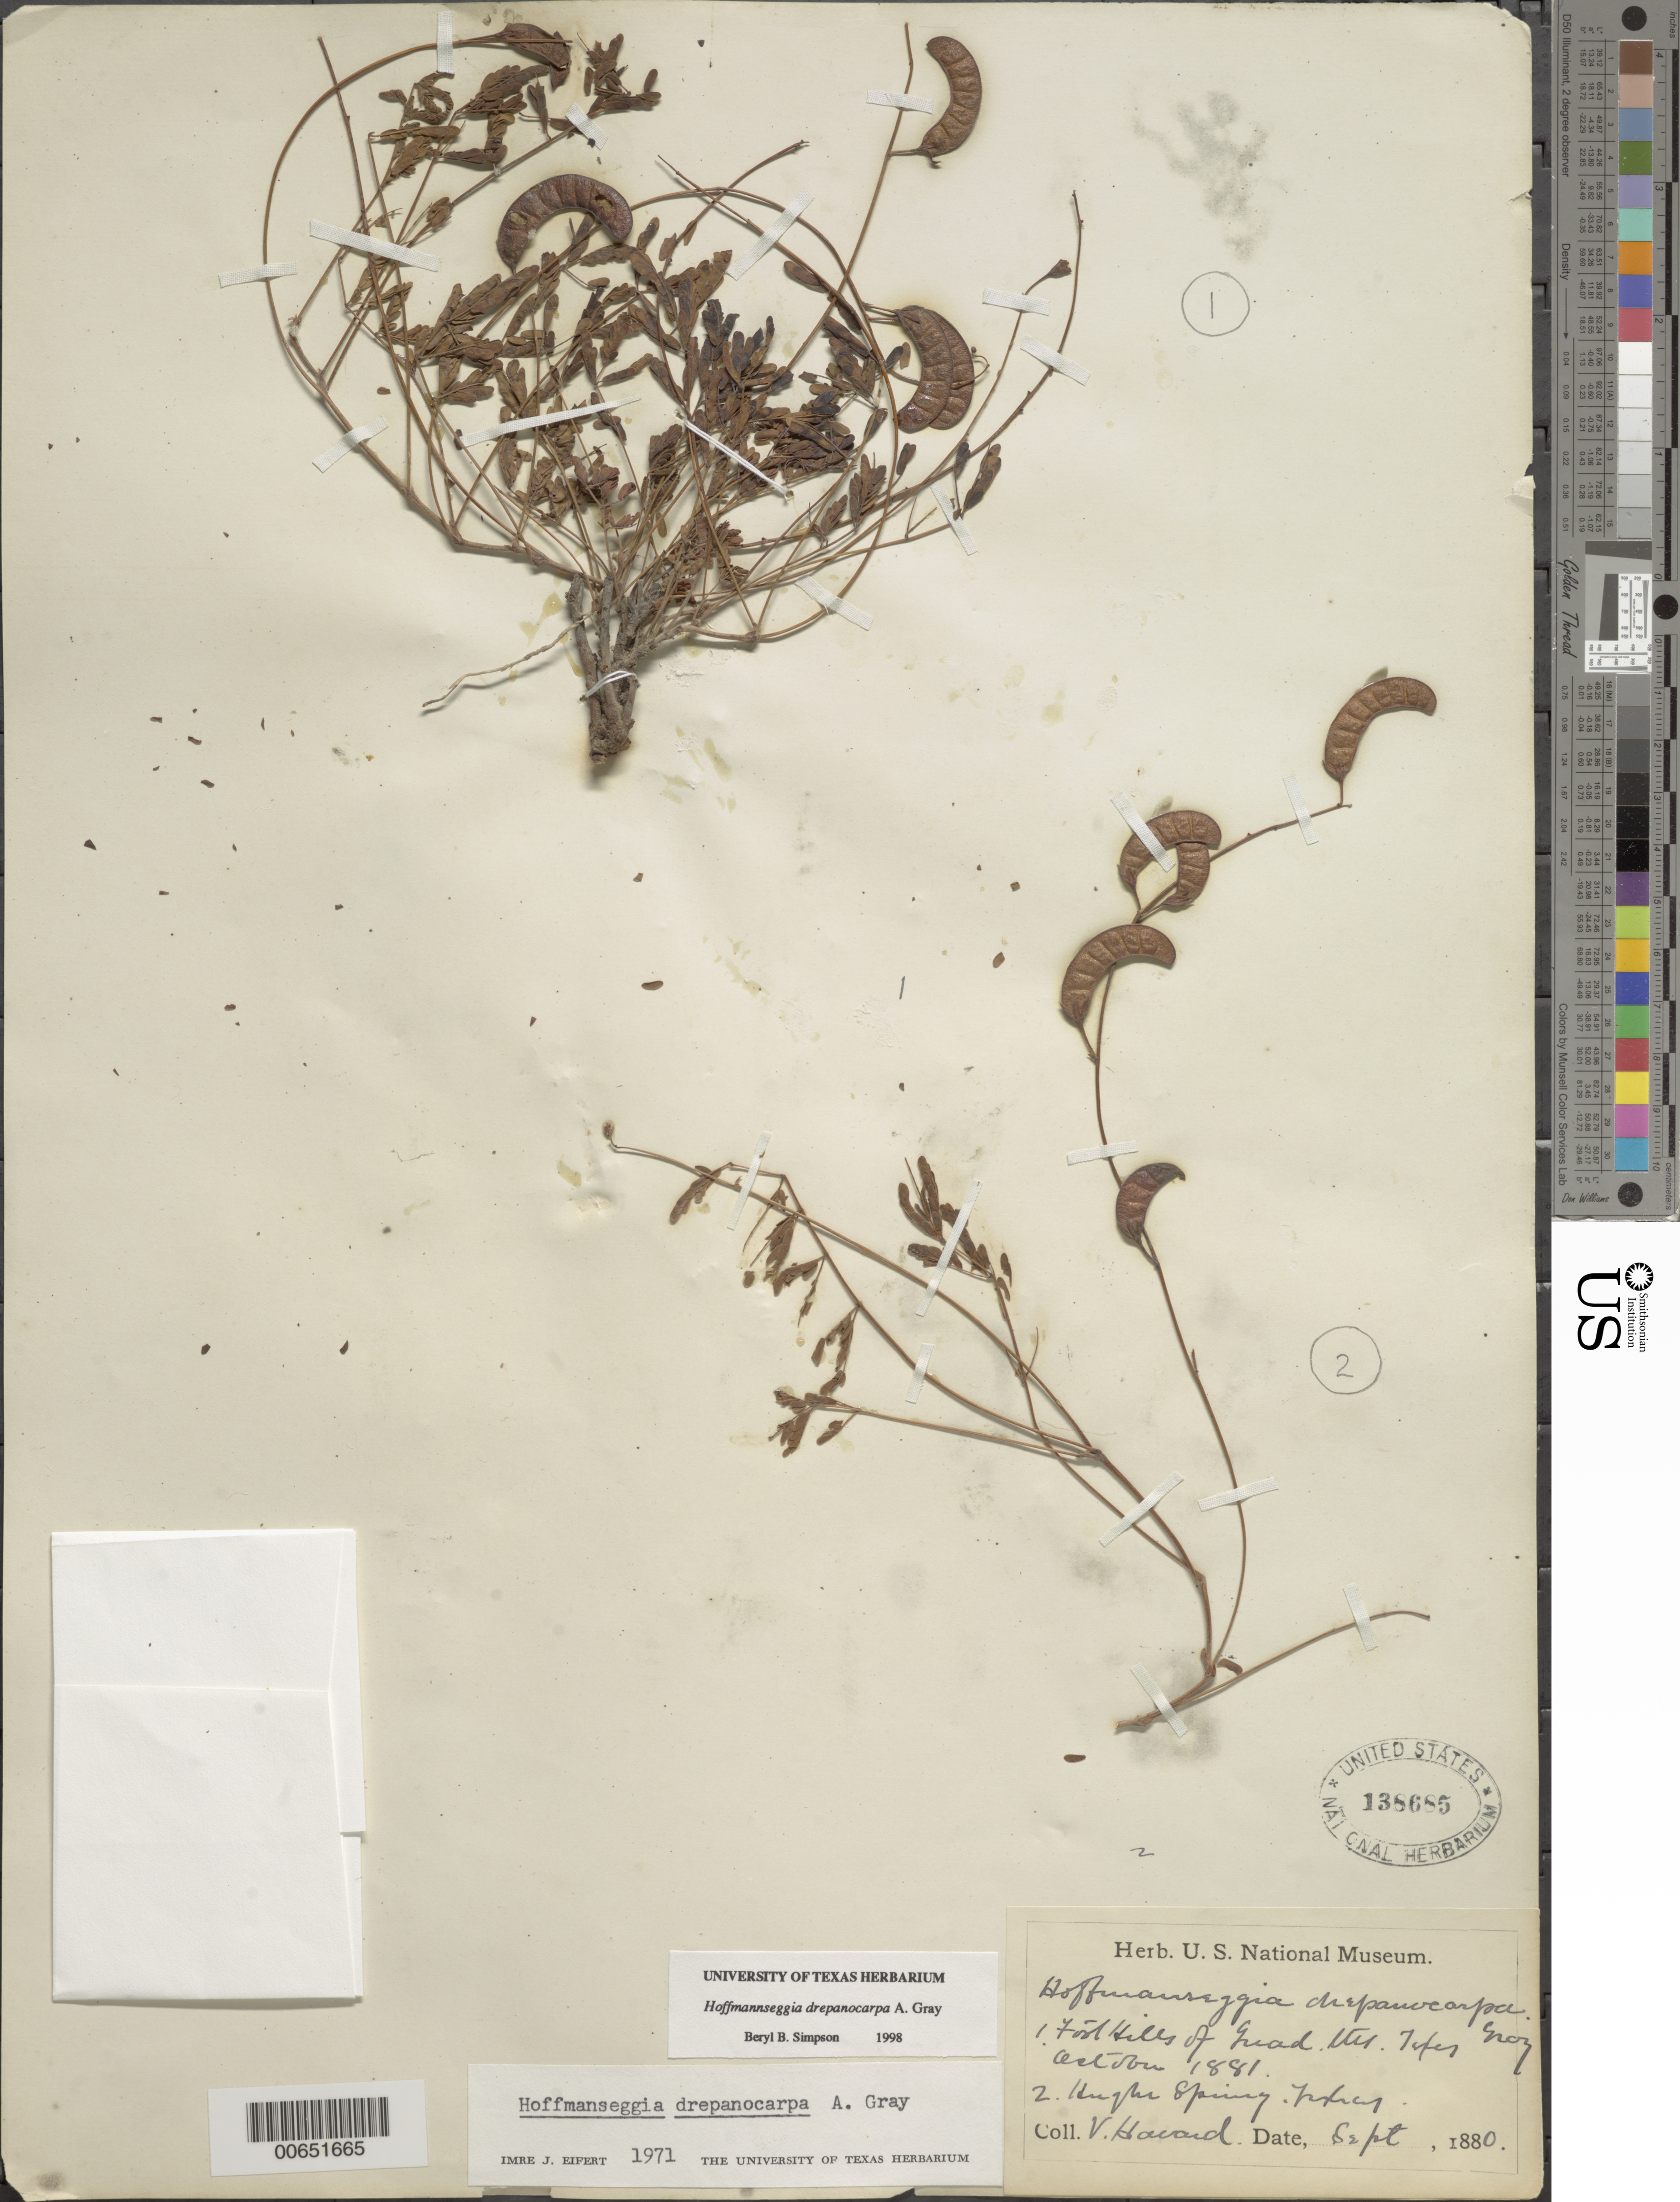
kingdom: Plantae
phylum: Tracheophyta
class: Magnoliopsida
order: Fabales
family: Fabaceae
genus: Hoffmannseggia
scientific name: Hoffmannseggia drepanocarpa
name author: A. Gray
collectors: V. Howard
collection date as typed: Sep 1880 to -- Oct 1881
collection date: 1880-09/1881-10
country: United States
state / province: Texas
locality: Mixed collection 1. Foot Hills of Guad. Mts. 2. Hughs Springs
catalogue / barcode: US 138685